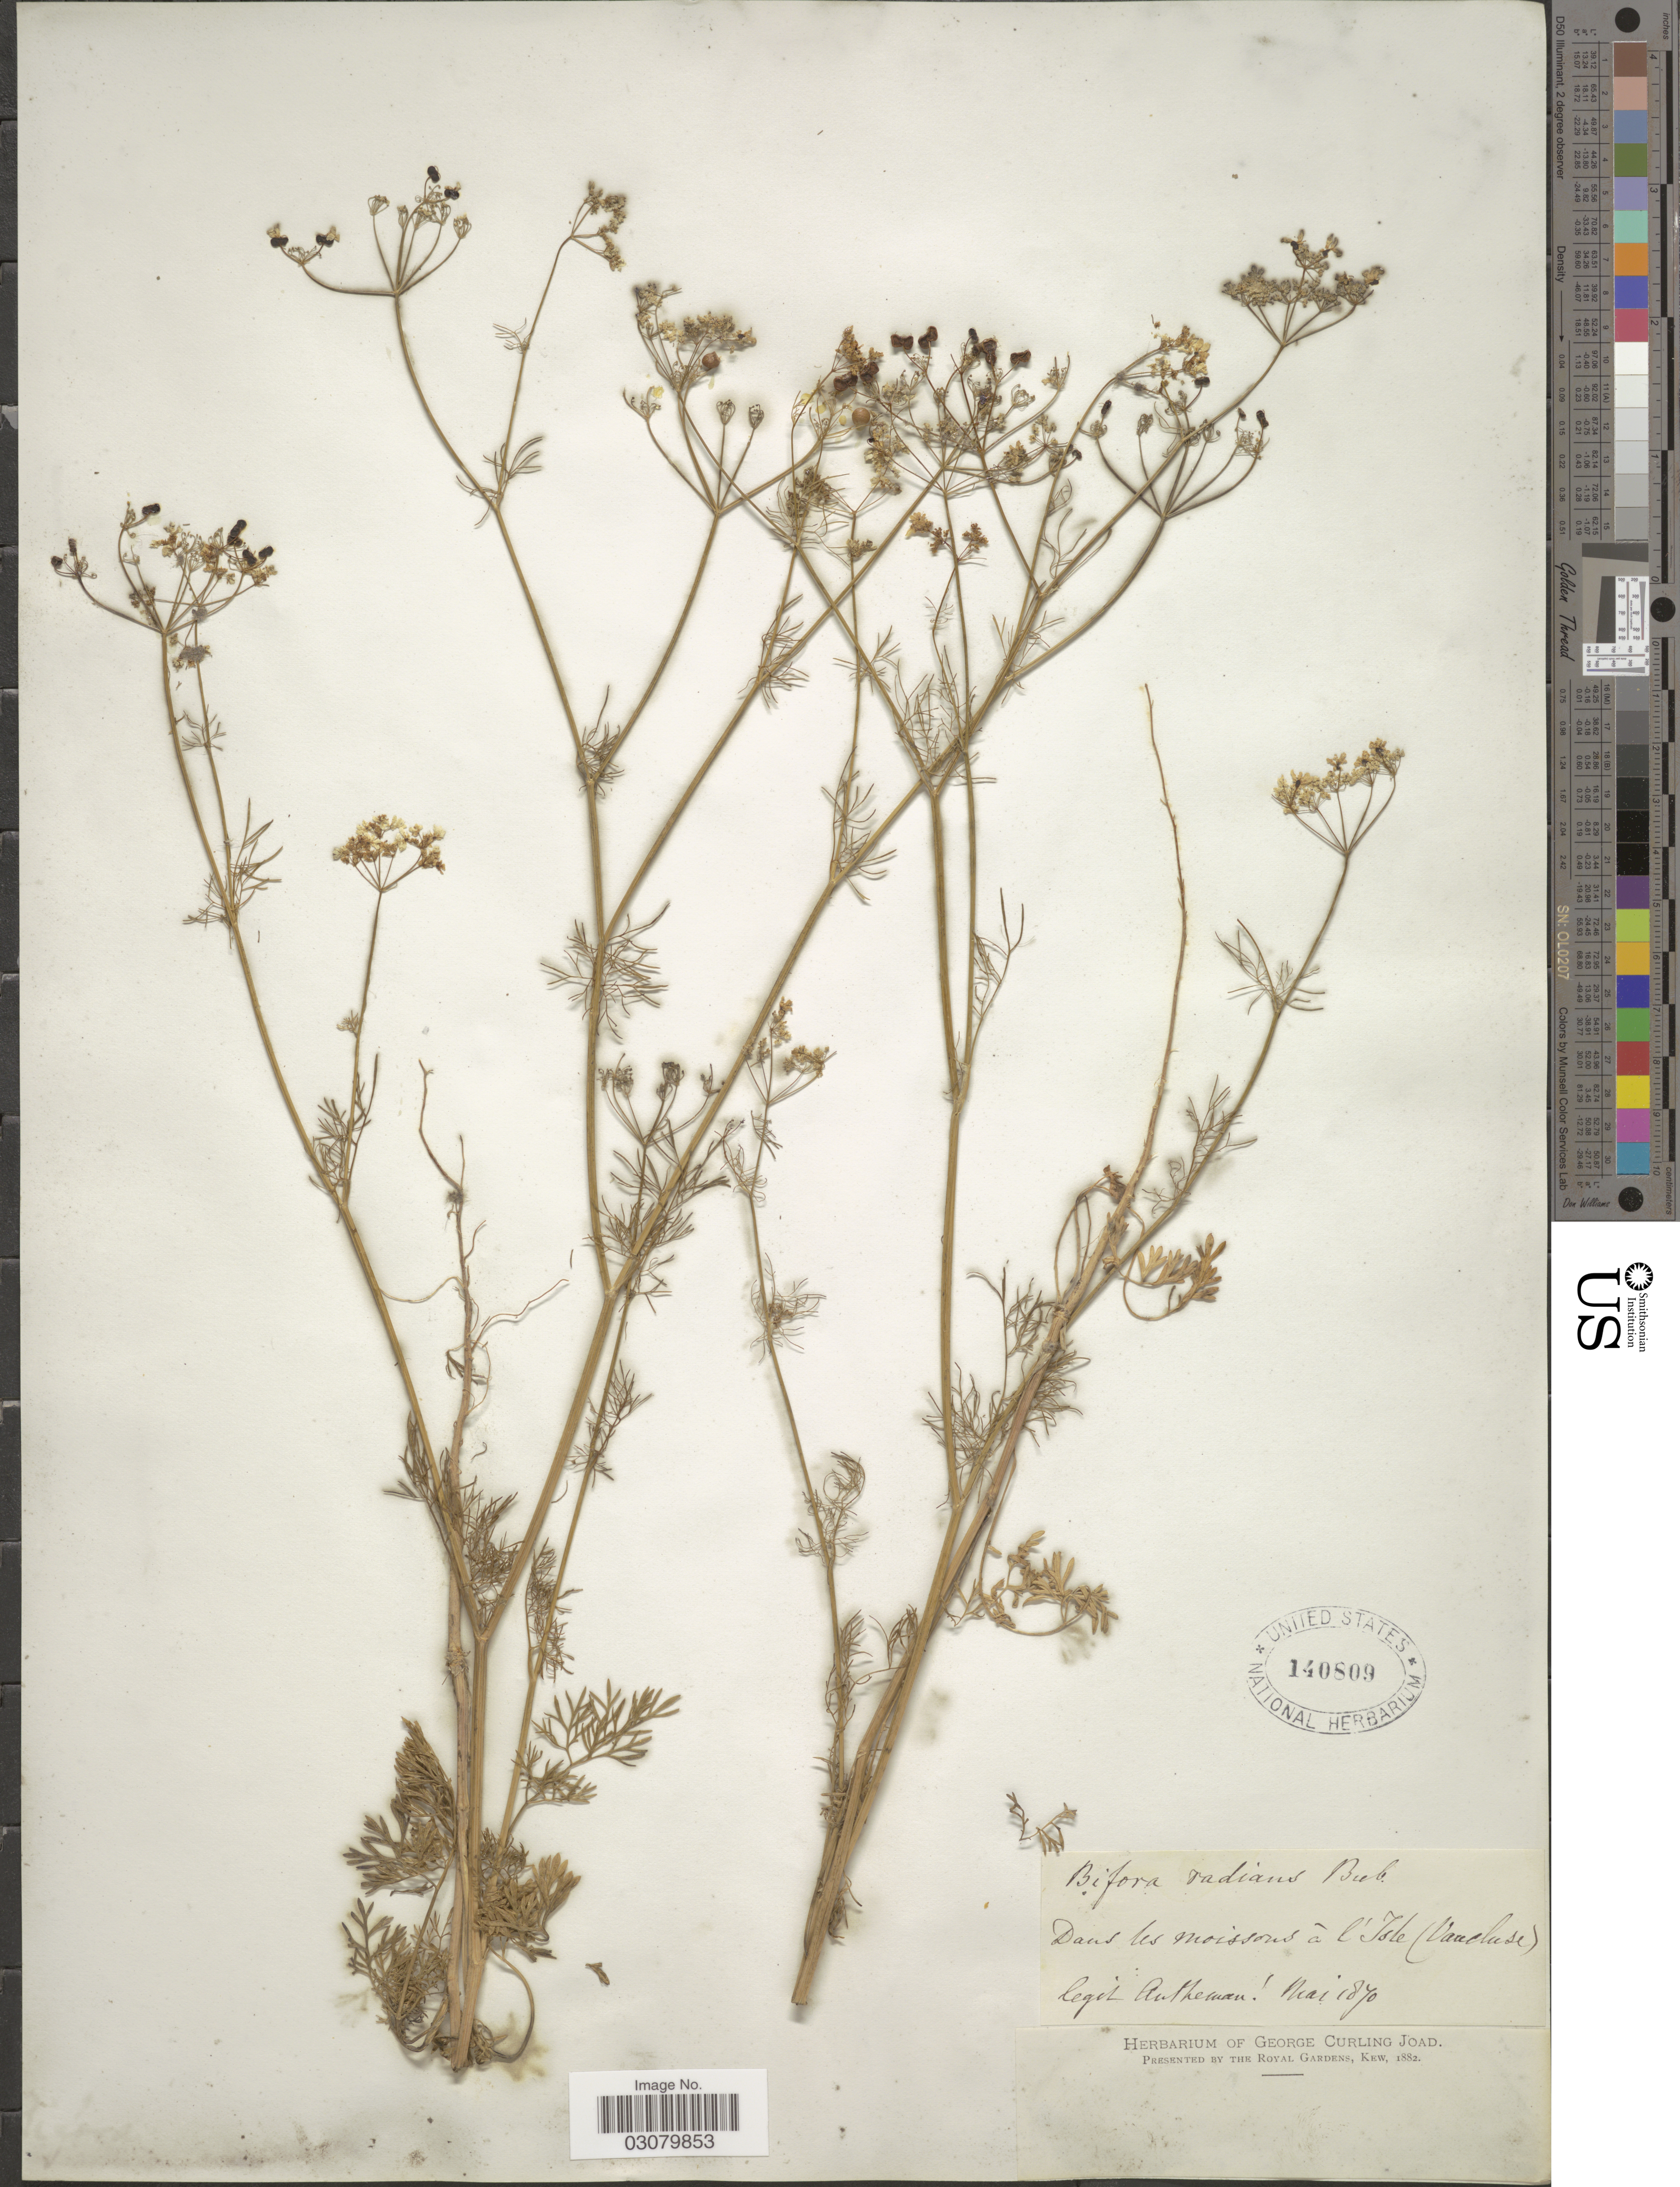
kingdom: Plantae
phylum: Tracheophyta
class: Magnoliopsida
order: Apiales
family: Apiaceae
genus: Bifora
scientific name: Bifora radians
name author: M. Bieb.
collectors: Autheman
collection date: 1870-05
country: France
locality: Dans les moissons á l'Isle (Vancluse).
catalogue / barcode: US 140809